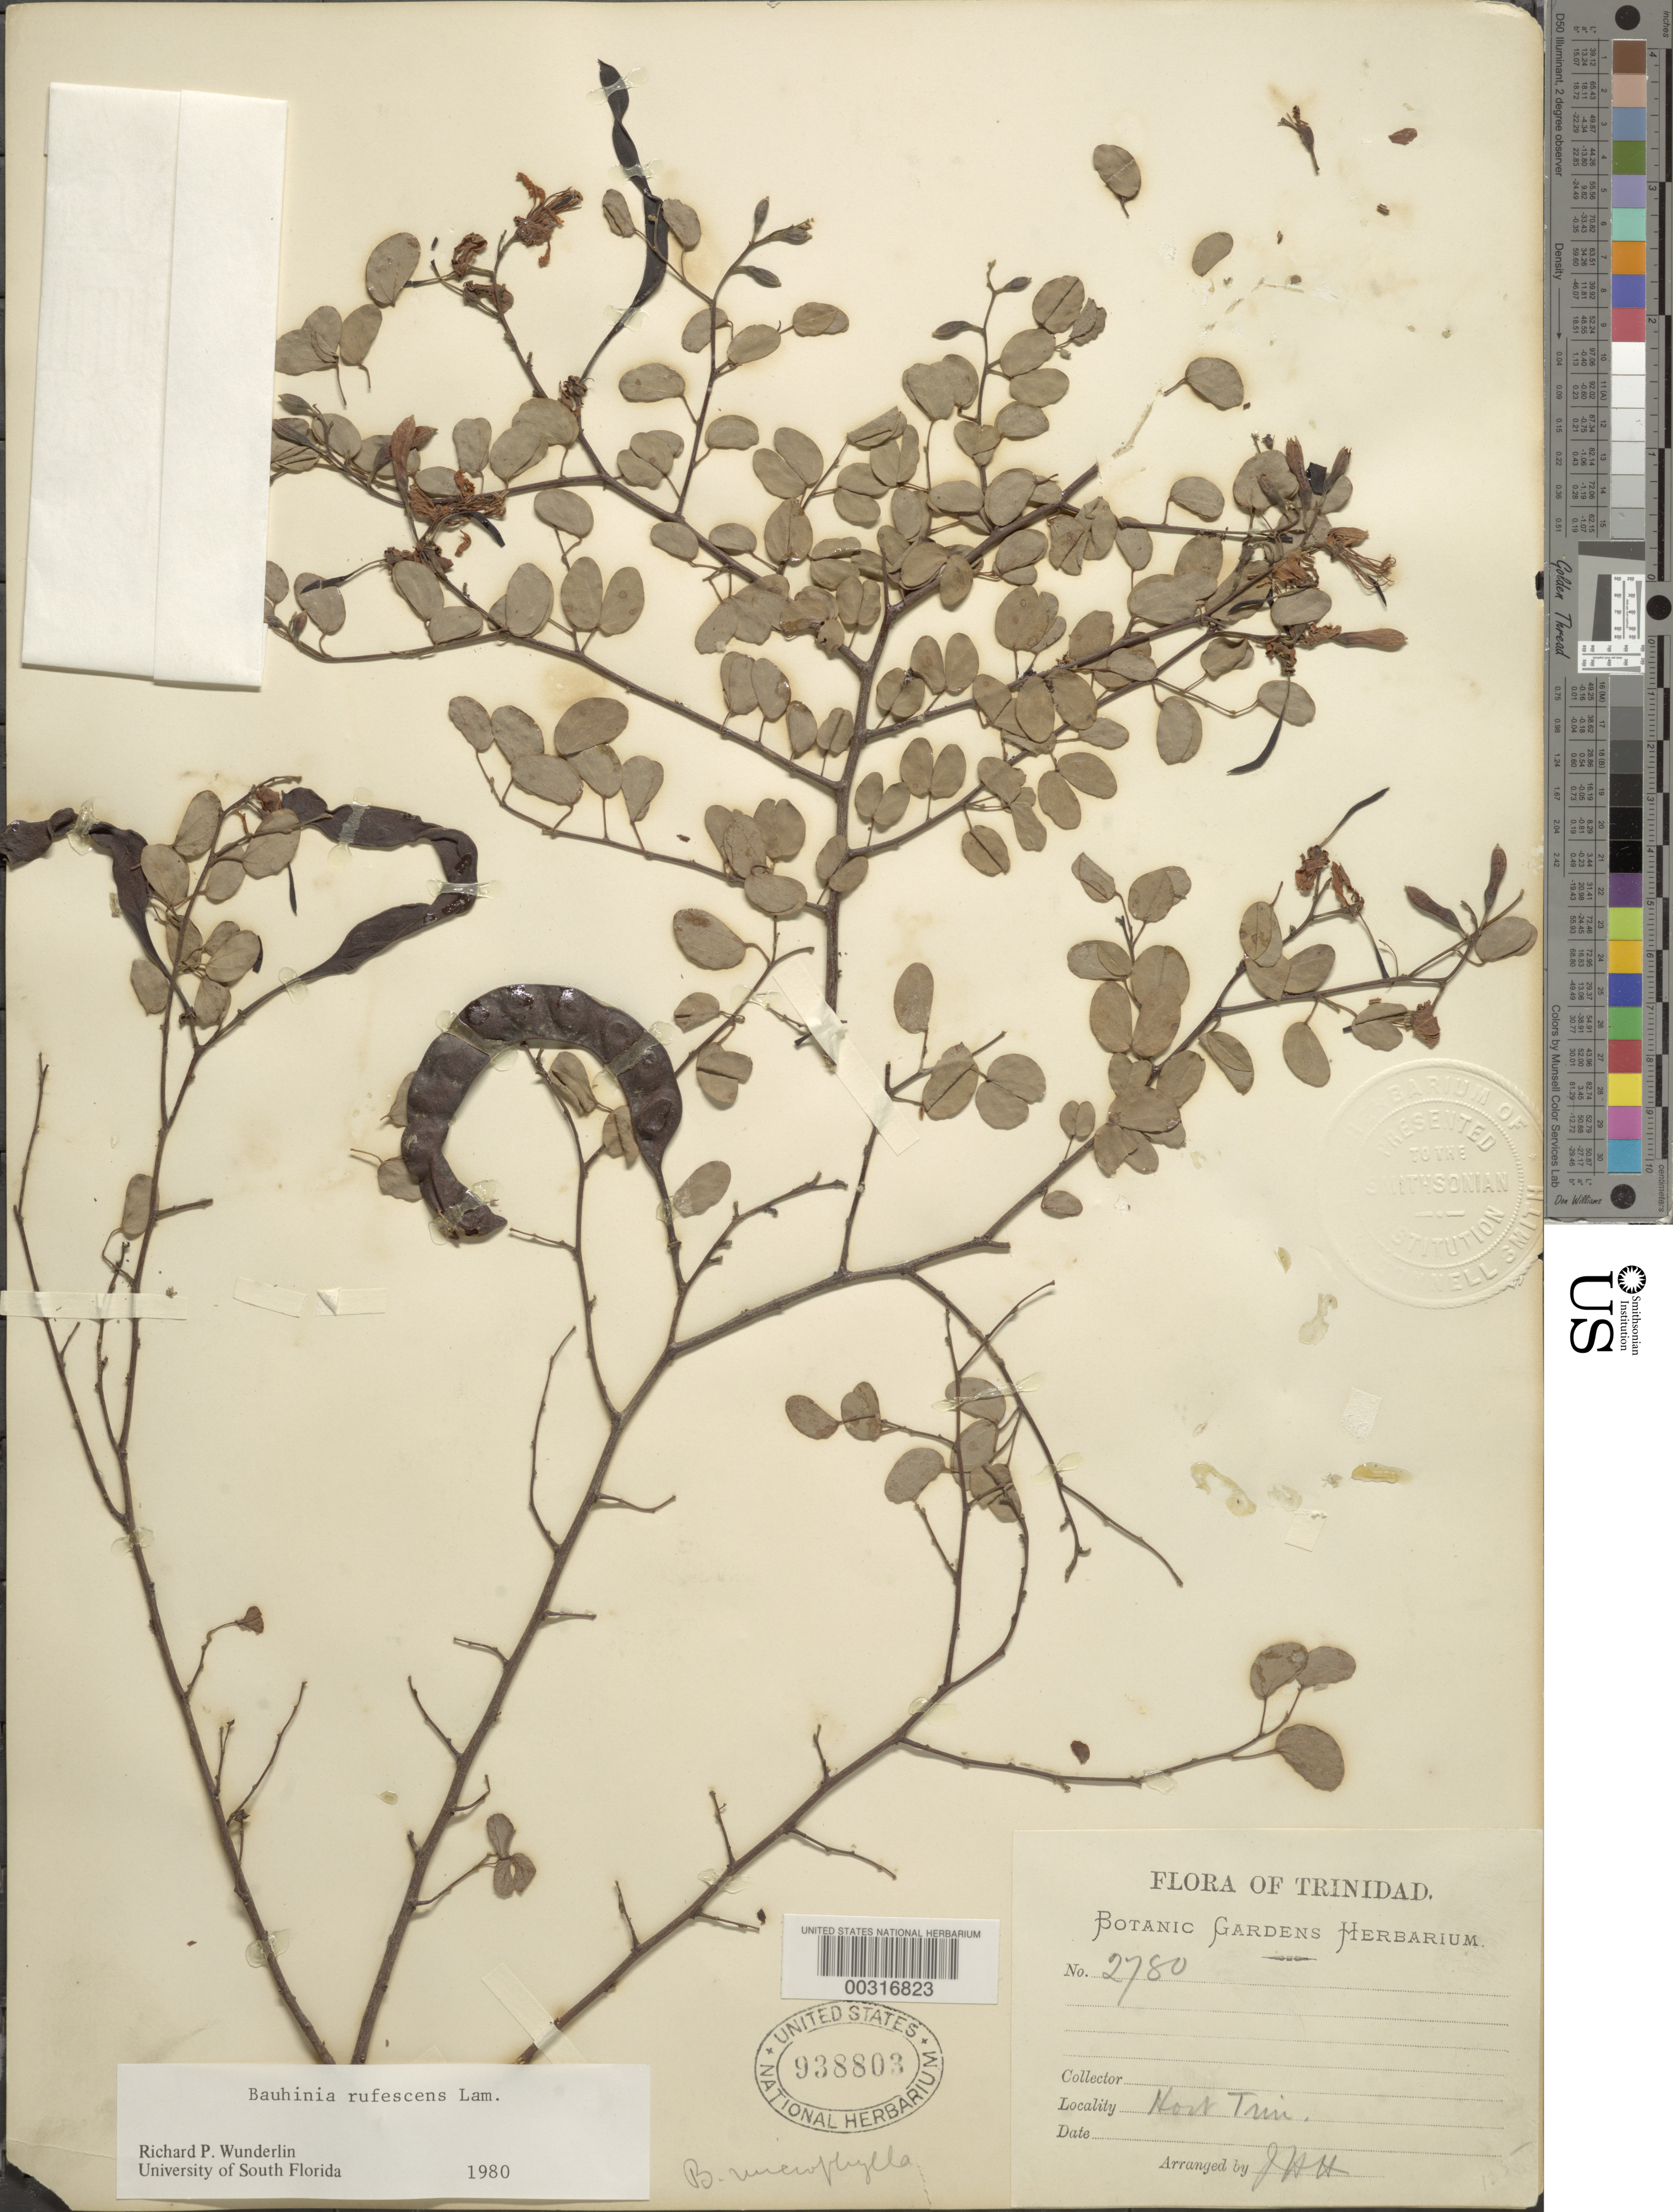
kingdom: Plantae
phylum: Tracheophyta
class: Magnoliopsida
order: Fabales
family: Fabaceae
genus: Bauhinia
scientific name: Bauhinia rufescens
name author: Lam.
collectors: J. H. Hart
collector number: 2780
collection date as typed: Sep 1889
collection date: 1889-09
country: Trinidad and Tobago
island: Trinidad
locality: Trinidad botanic gardens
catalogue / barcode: US 938803